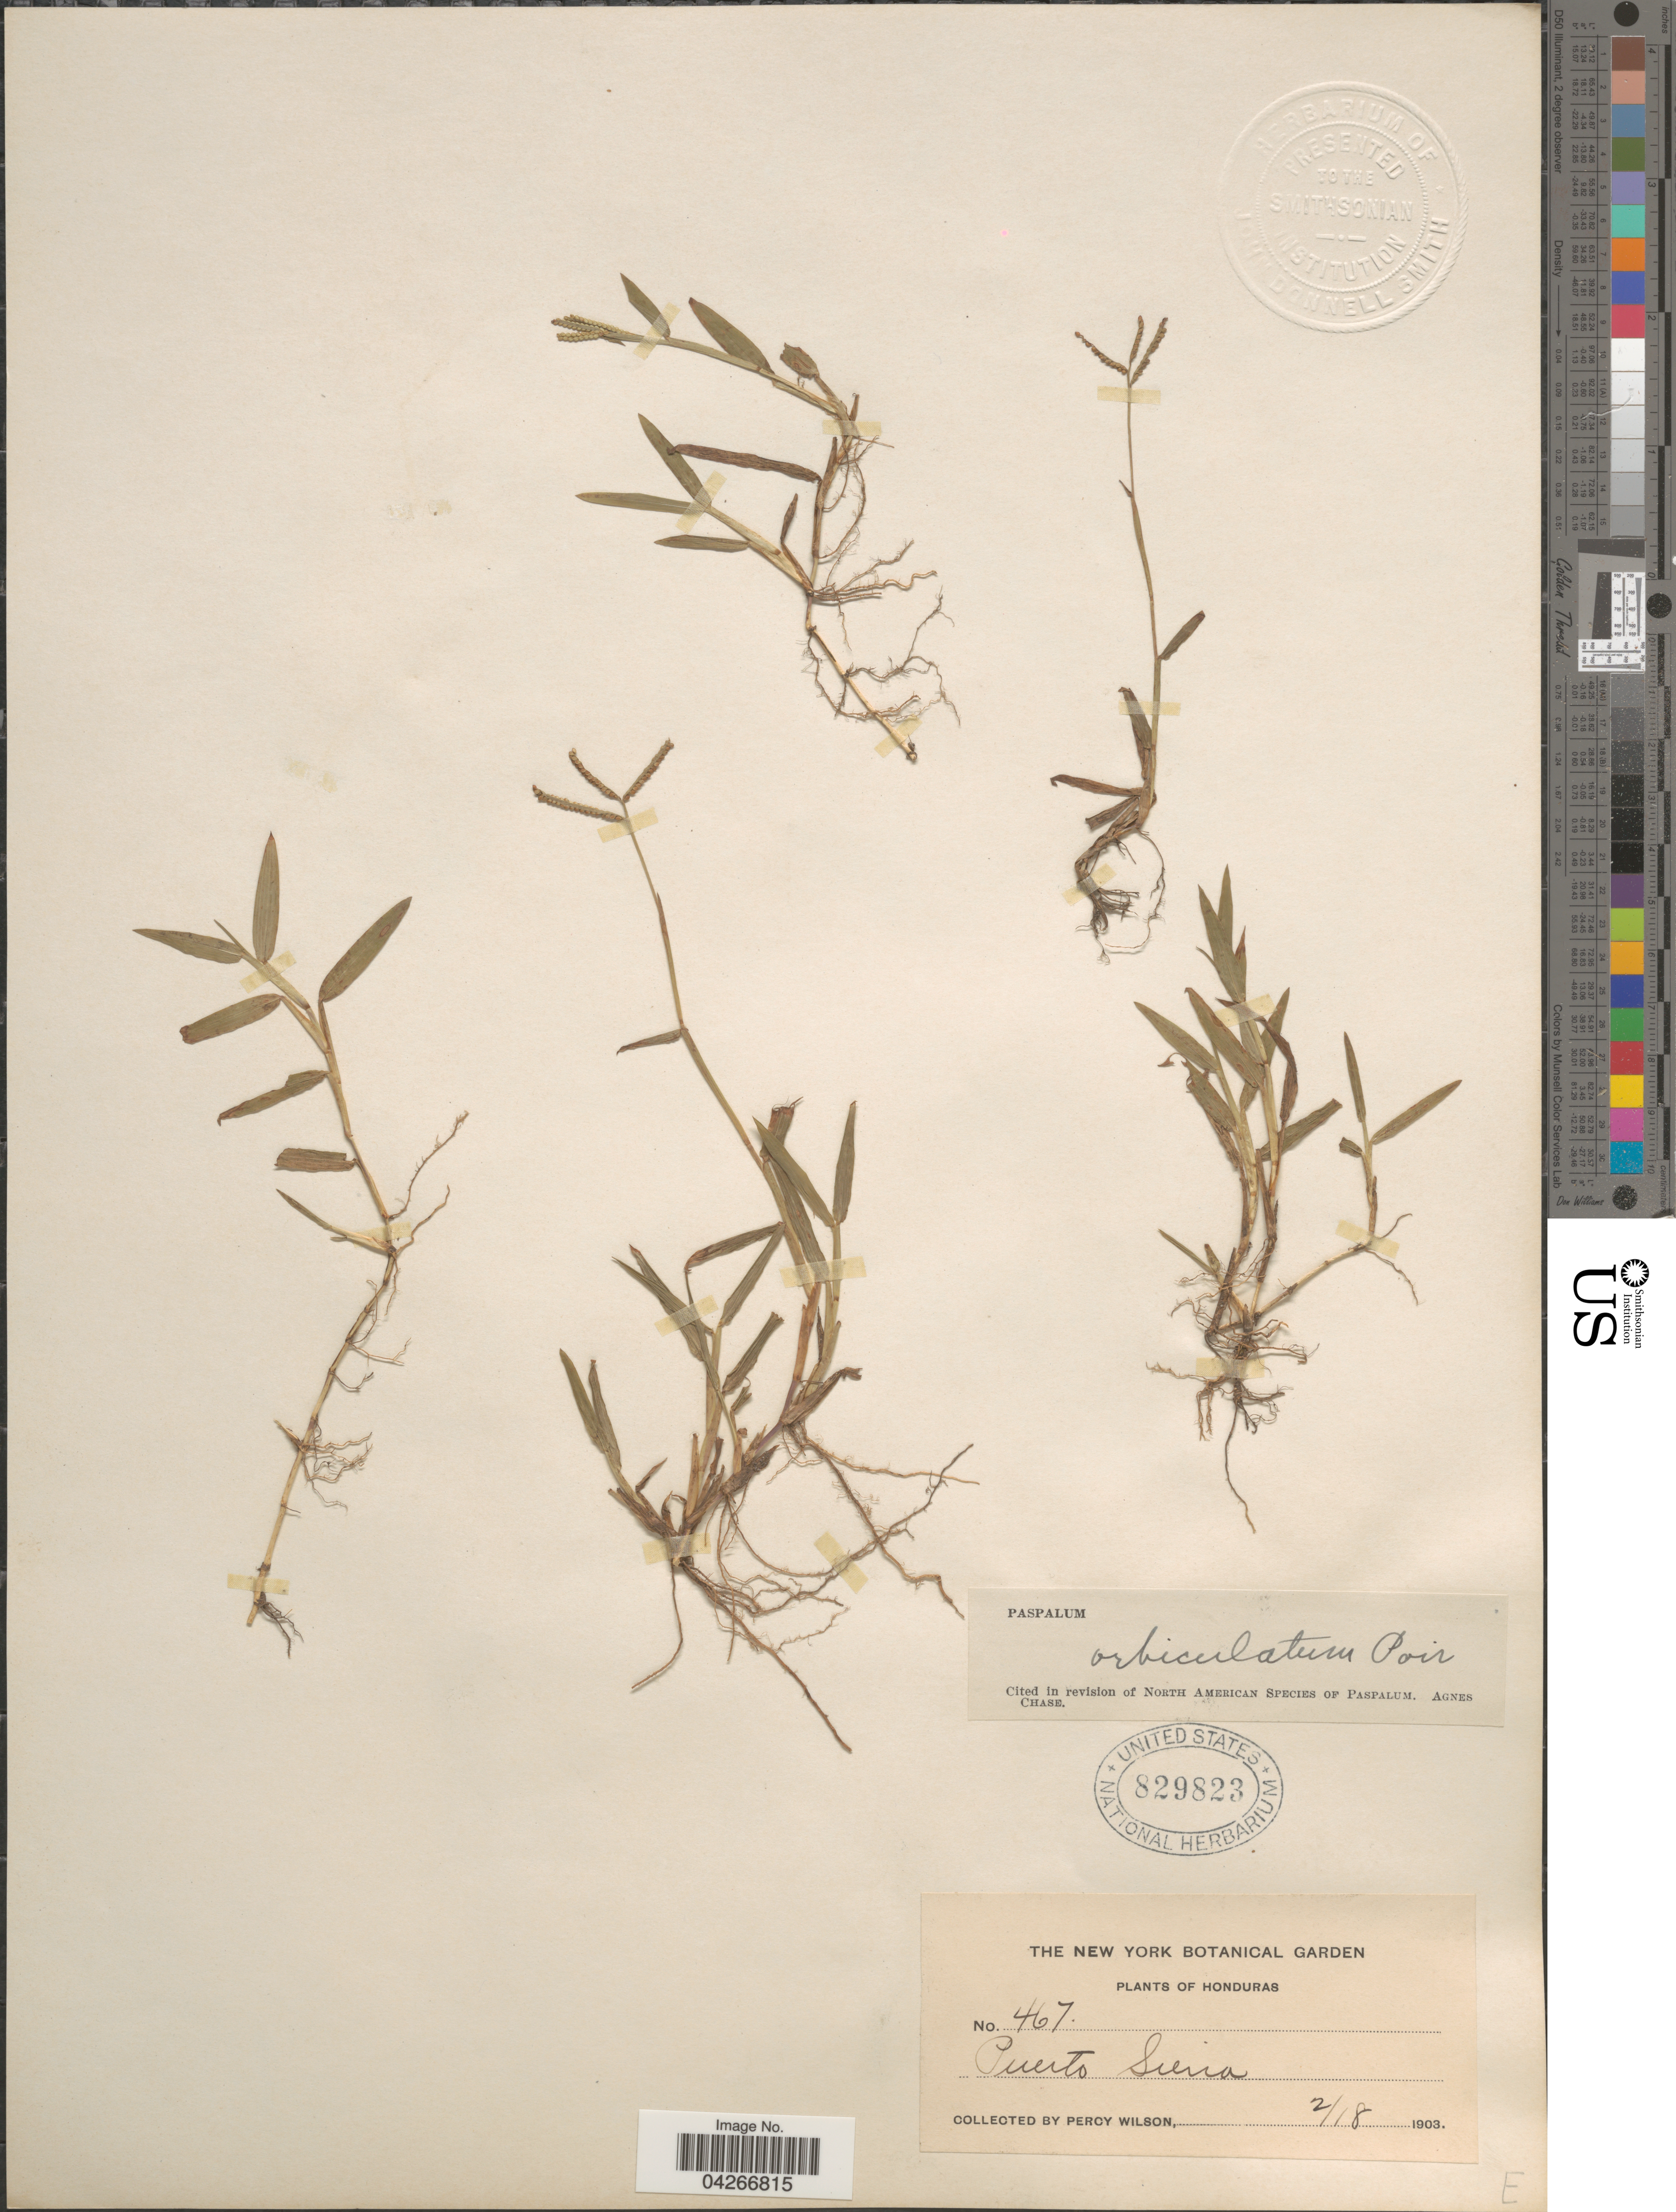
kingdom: Plantae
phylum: Tracheophyta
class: Liliopsida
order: Poales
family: Poaceae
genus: Paspalum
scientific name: Paspalum orbiculatum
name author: Poir. in Lam.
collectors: P. Wilson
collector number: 467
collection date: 1903-02-18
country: Honduras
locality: Puerto Sierra.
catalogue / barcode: US 829823